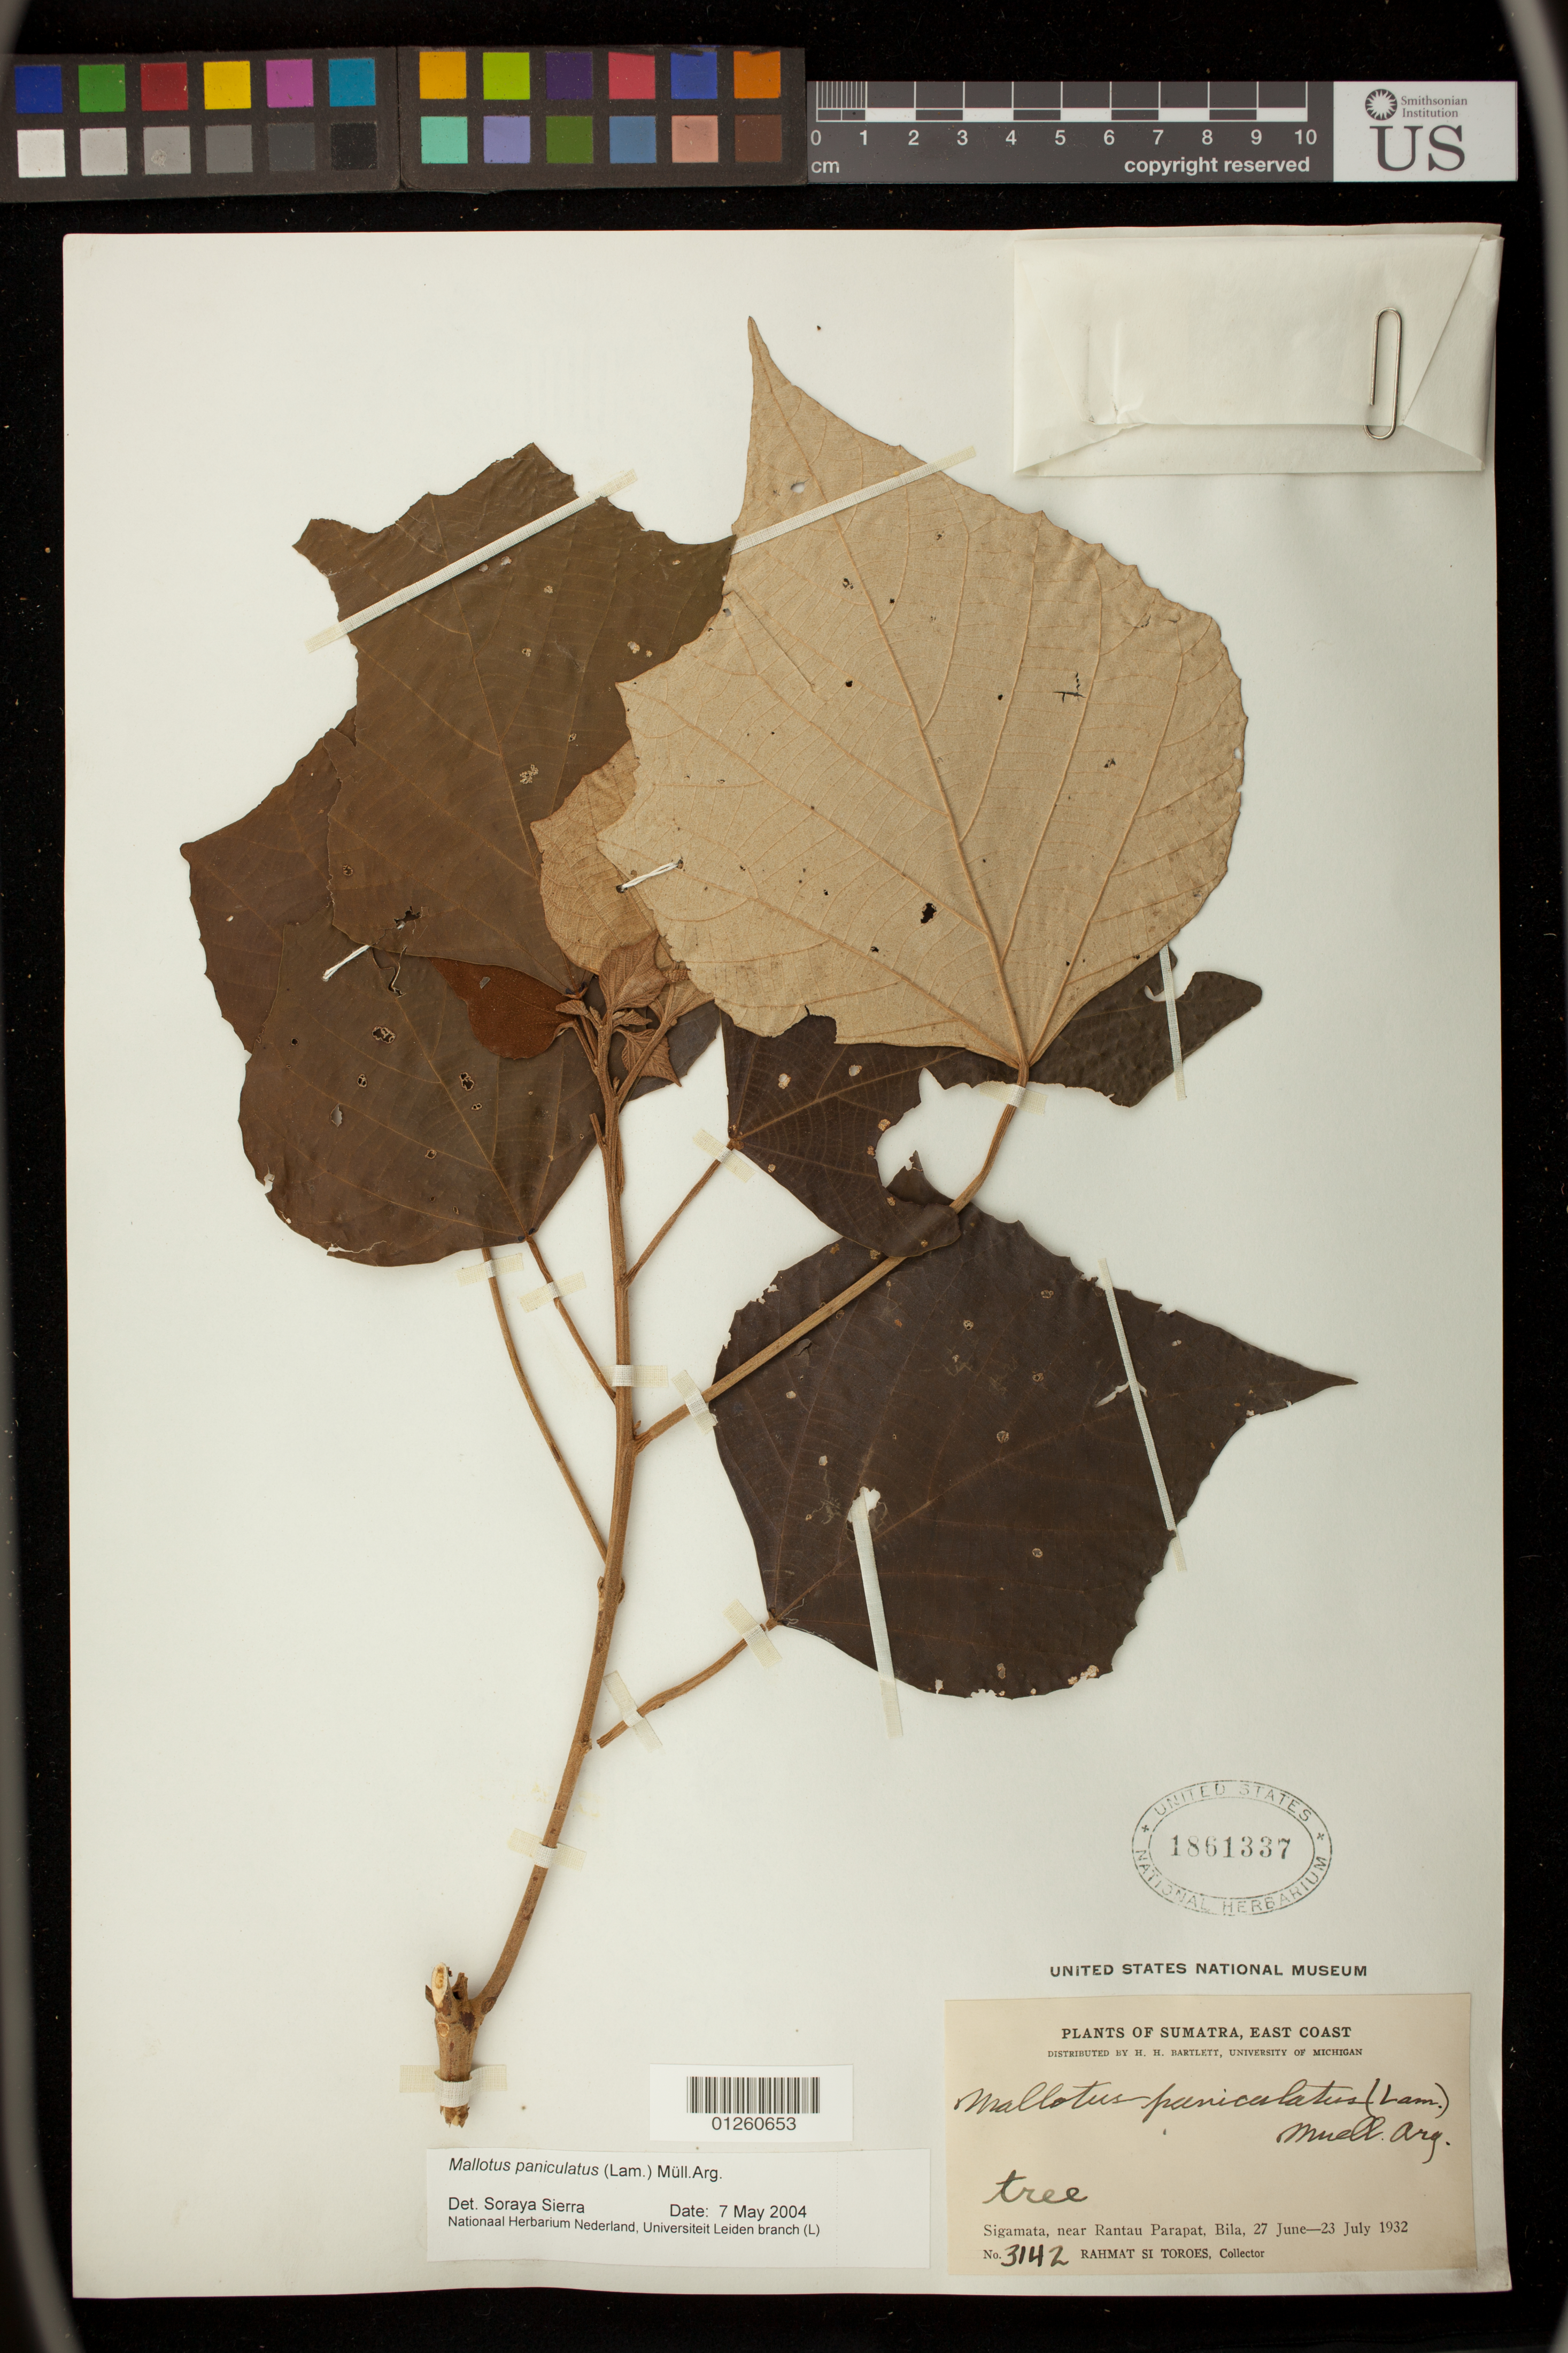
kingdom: Plantae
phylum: Tracheophyta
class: Magnoliopsida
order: Malpighiales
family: Euphorbiaceae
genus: Mallotus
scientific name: Mallotus paniculatus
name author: (Lam.) Müll. Arg.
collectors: Rahmat Si Boeea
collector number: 3142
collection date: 1932-06-27/1932-07-23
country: Indonesia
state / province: Sumatra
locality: Sumatra, East Coast,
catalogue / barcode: US 1861337